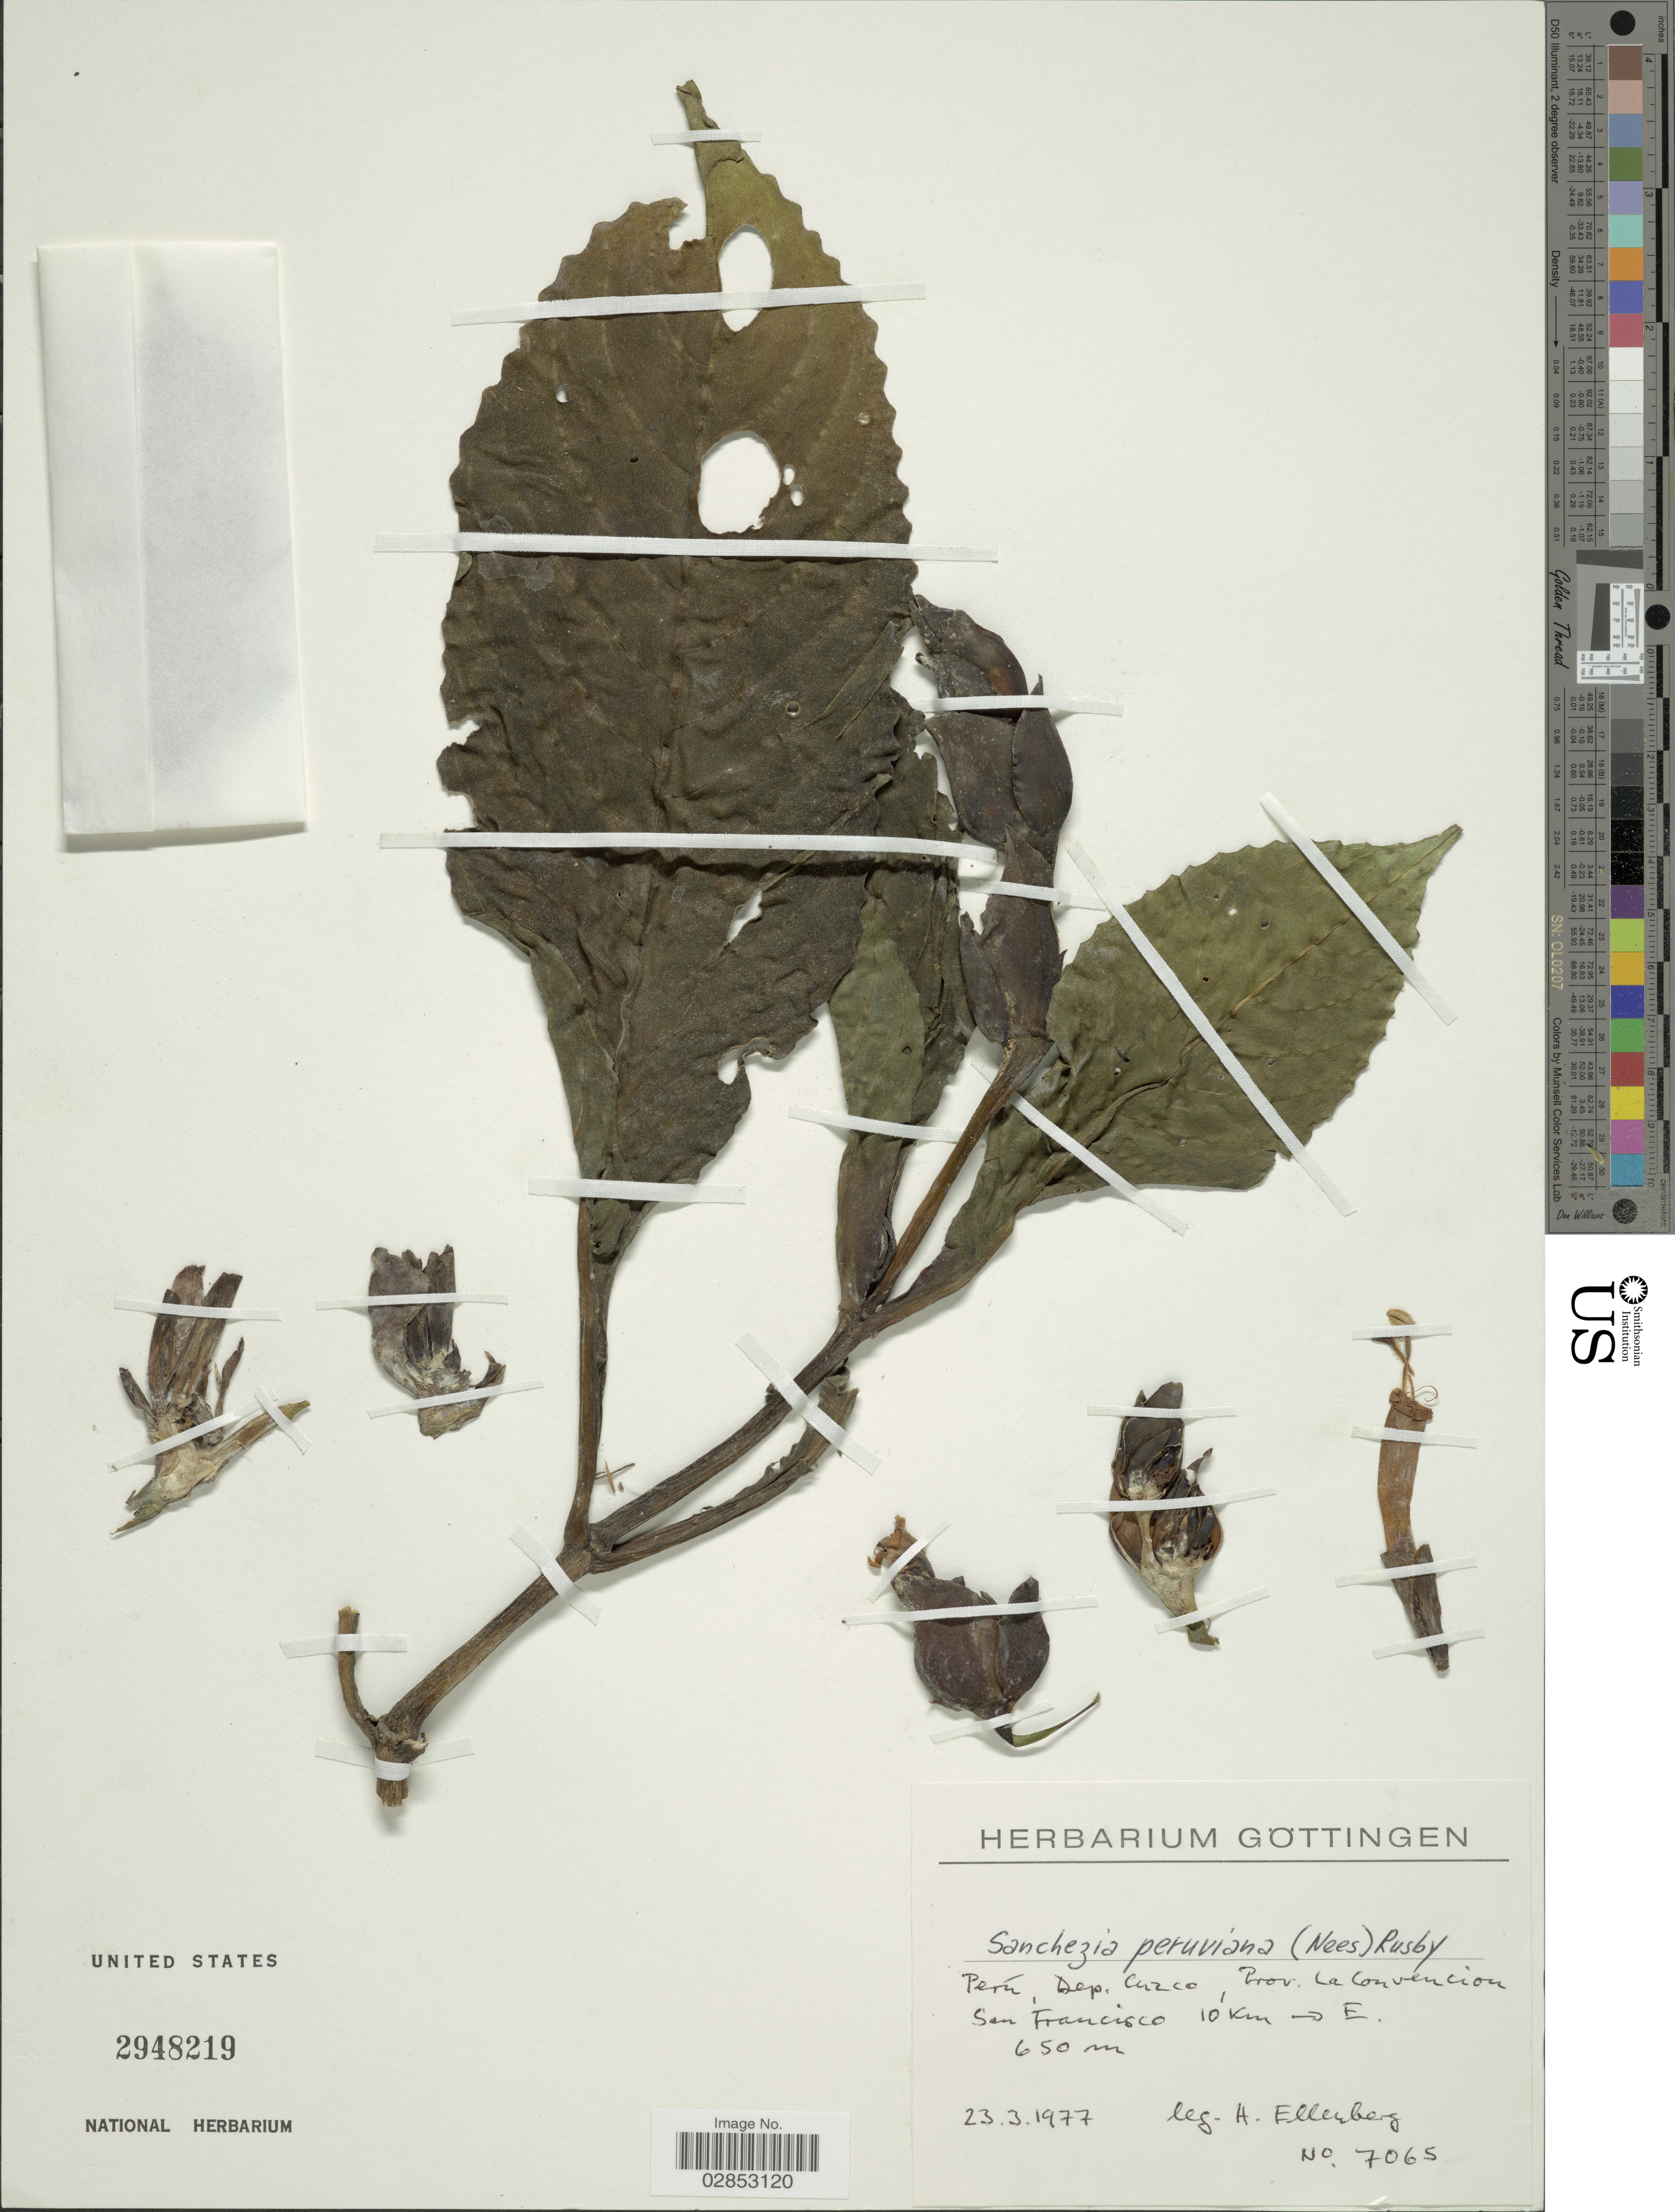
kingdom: Plantae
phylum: Tracheophyta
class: Magnoliopsida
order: Lamiales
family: Acanthaceae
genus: Sanchezia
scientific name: Sanchezia oblonga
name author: Ruiz & Pav.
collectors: H. Ellenberg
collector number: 7065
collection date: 1977-03-23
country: Peru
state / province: Cusco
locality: Dep. Cuzco, Prov. La Convencion, San Francisco 10 Km -> E.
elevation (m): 650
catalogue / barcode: US 2948219